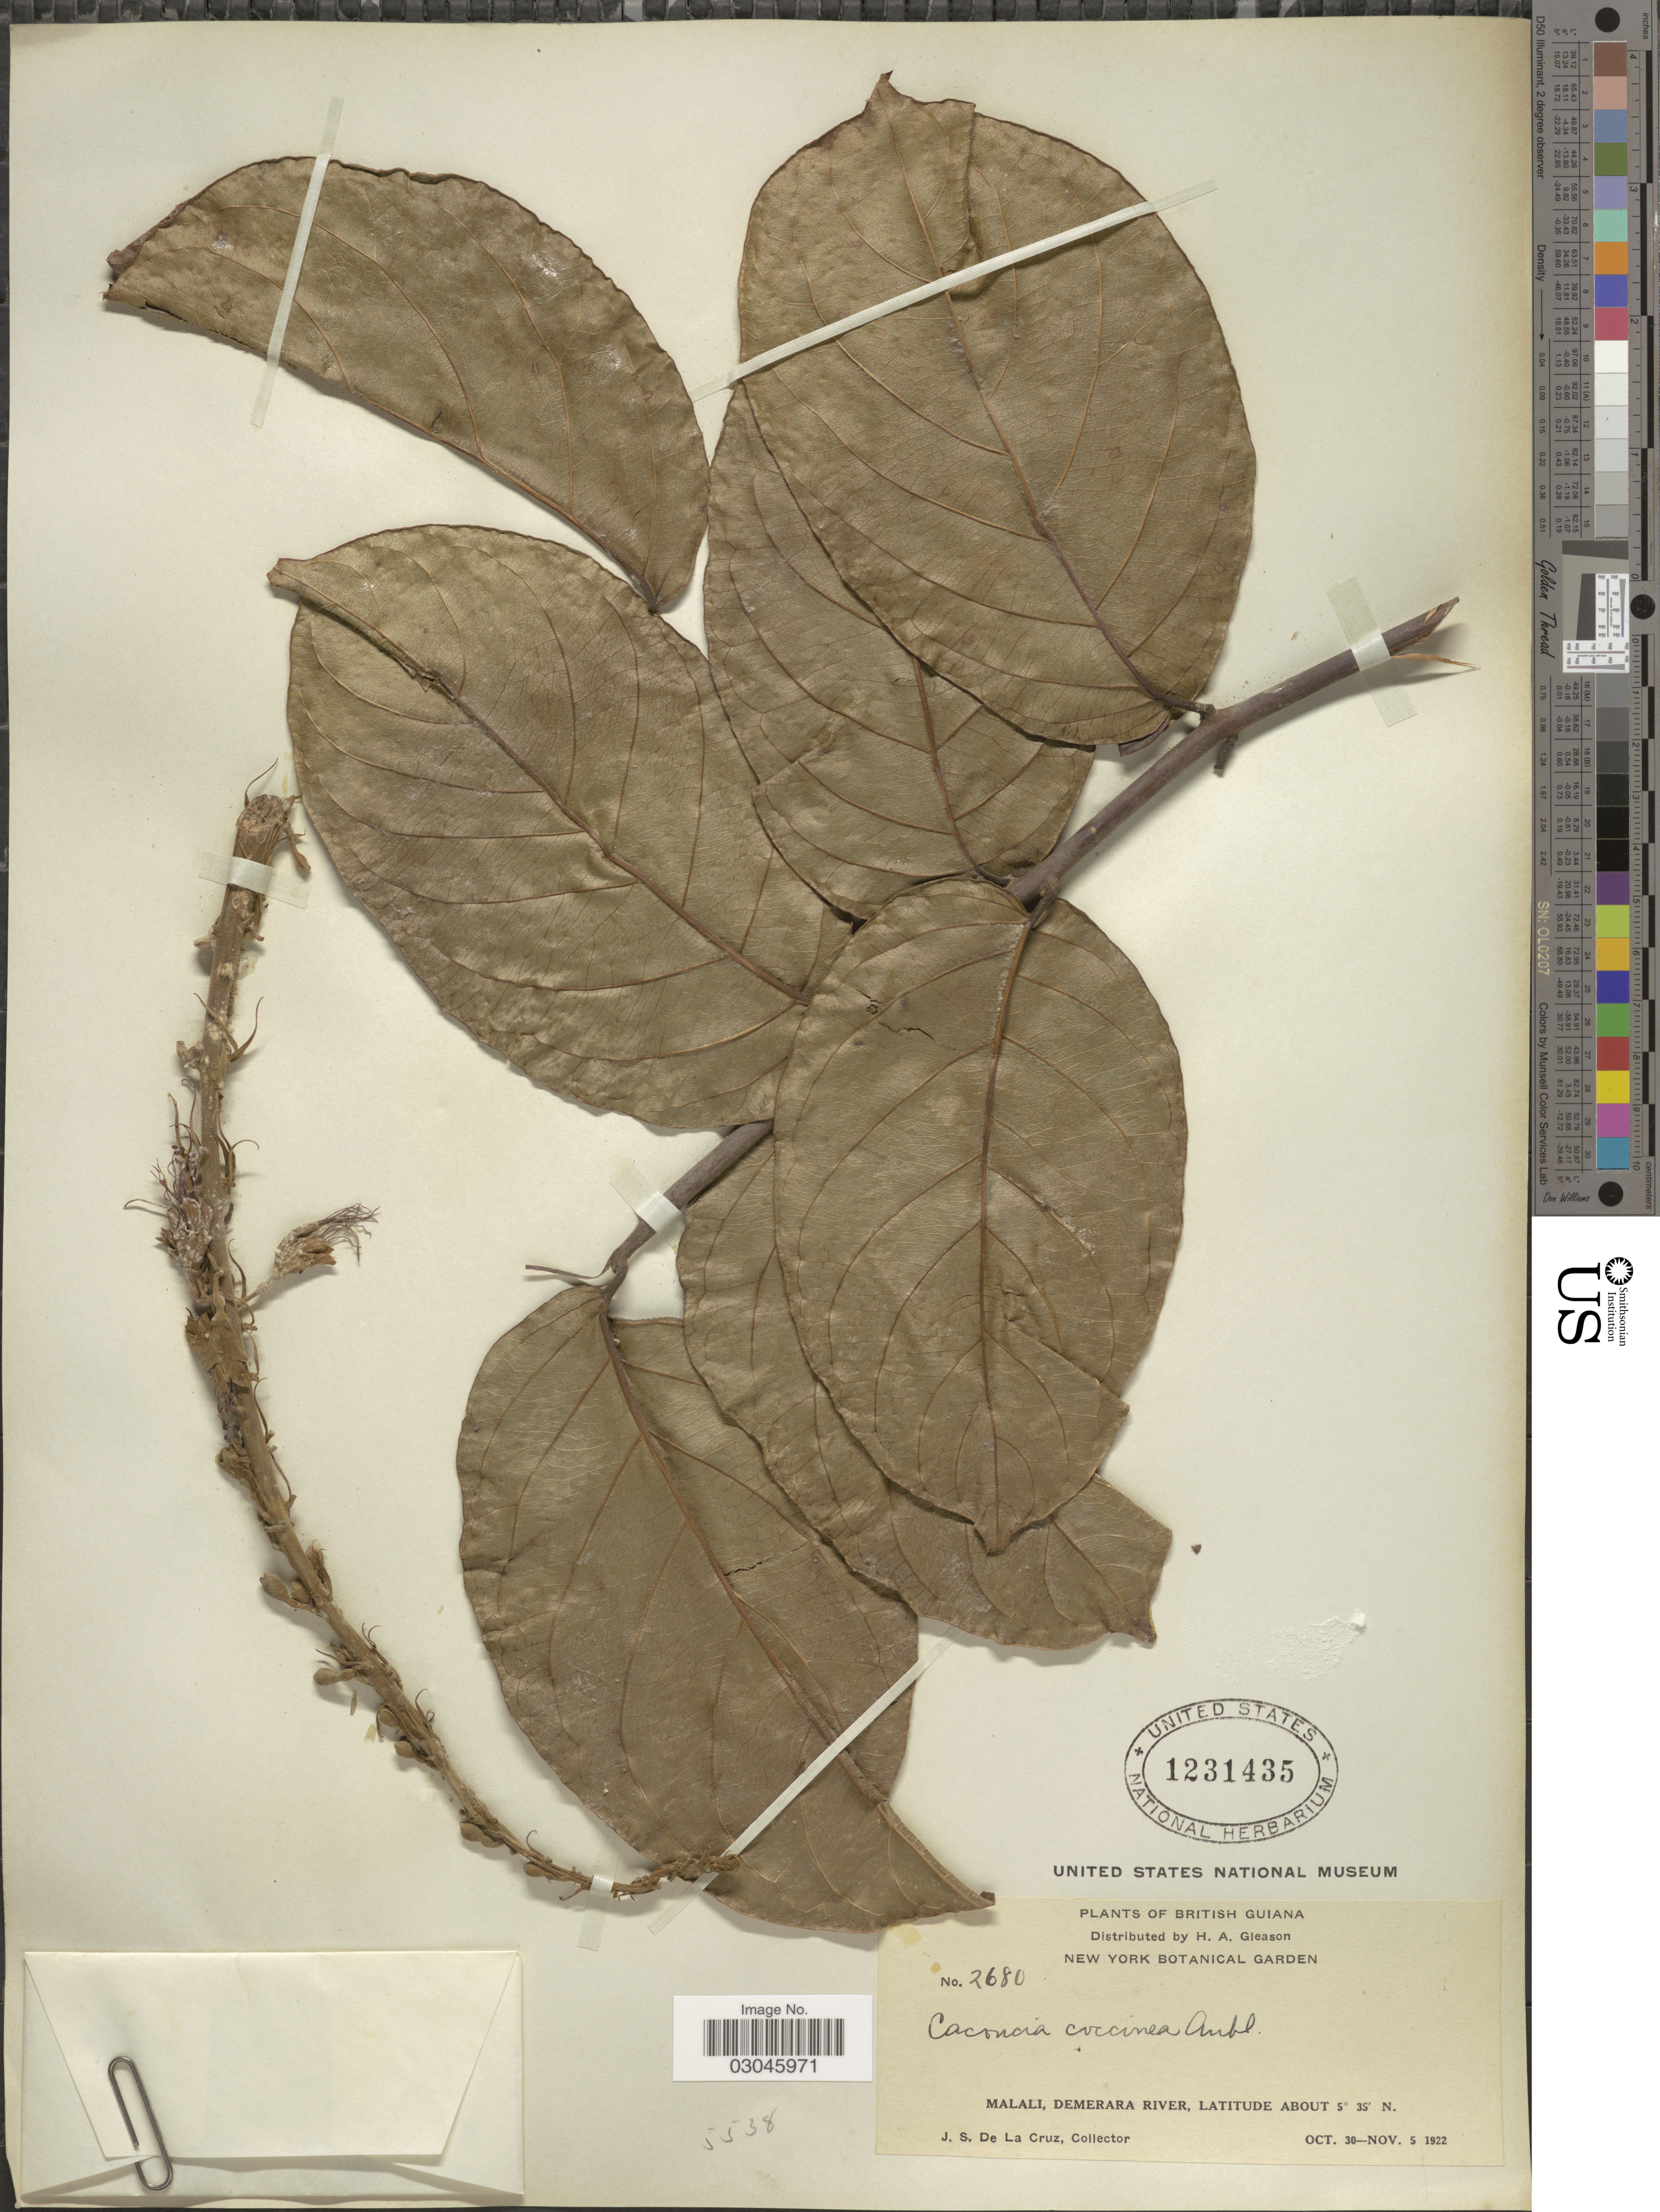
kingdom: Plantae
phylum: Tracheophyta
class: Magnoliopsida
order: Myrtales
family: Combretaceae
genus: Combretum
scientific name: Combretum cacoucia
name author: Exell ex Sandwith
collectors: J. S. de la Cruz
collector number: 2680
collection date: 1922-10-30/1922-11-05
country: Guyana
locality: British Guiana. Malali, Demerara River.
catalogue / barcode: US 1231435